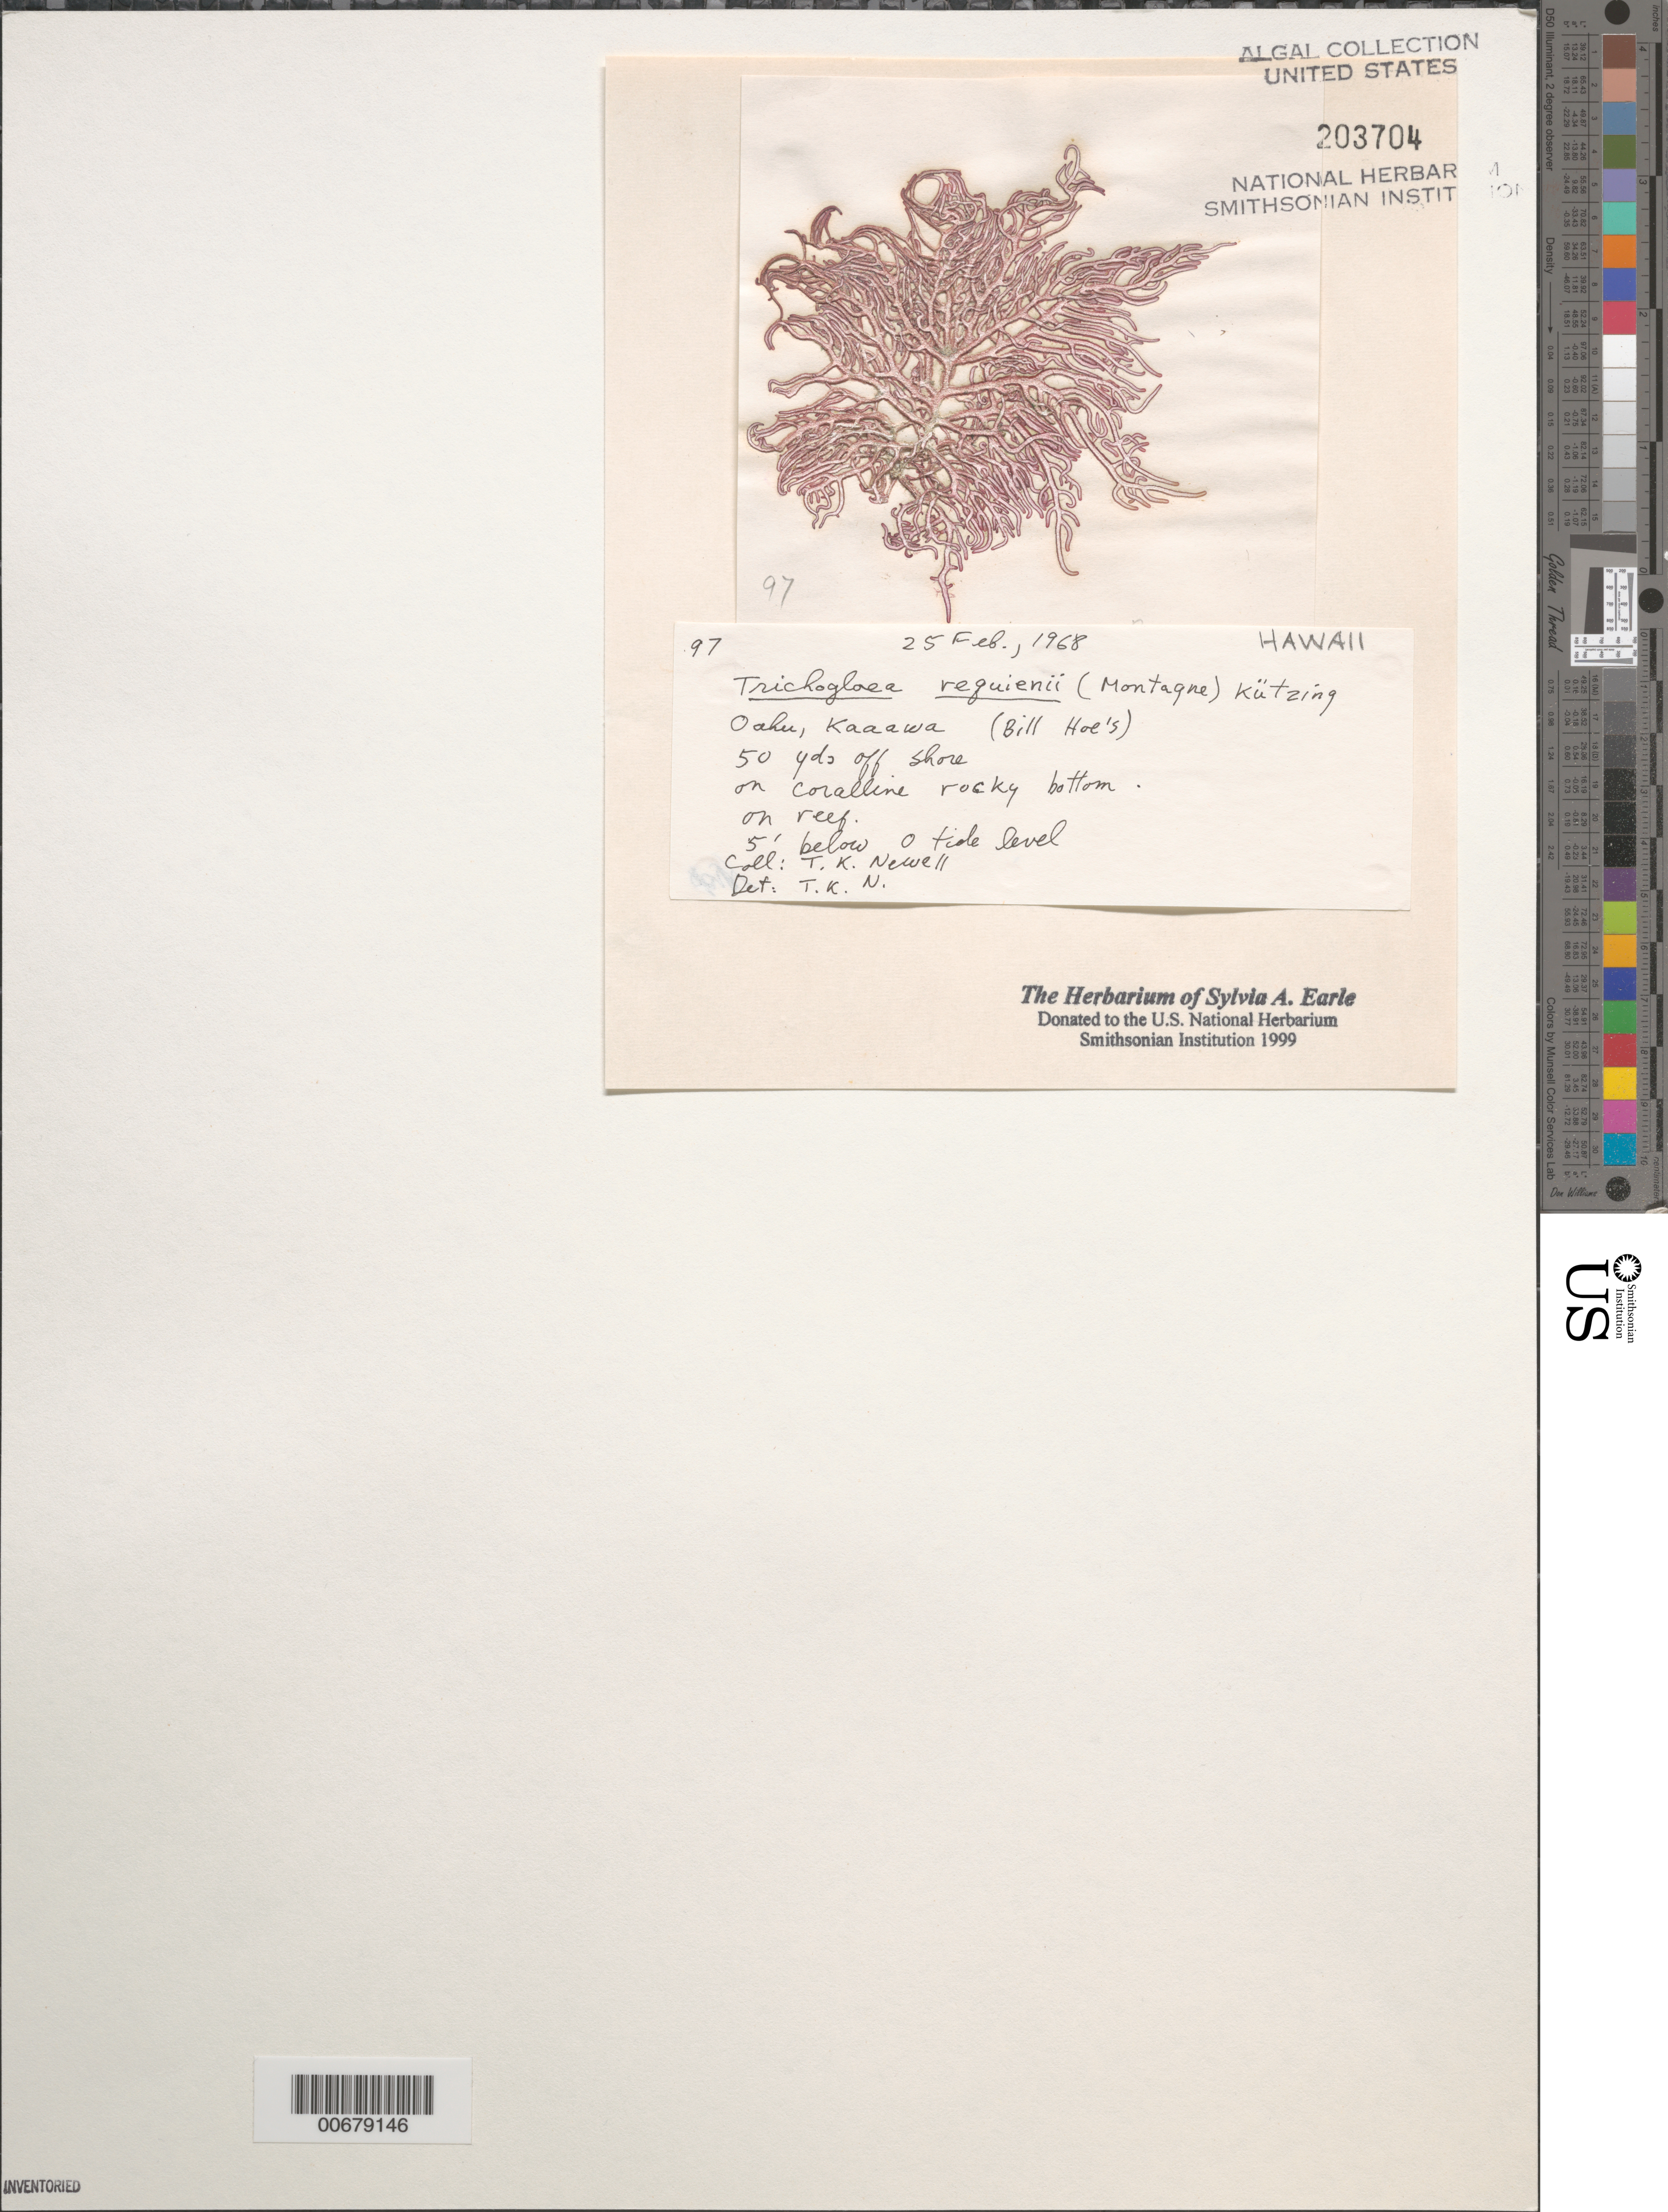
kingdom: Plantae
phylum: Rhodophyta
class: Florideophyceae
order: Nemaliales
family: Liagoraceae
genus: Trichogloea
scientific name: Trichogloea requienii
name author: (Mont.) Kütz.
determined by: Newell, Thomas K.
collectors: T. K. Newell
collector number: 97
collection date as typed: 25 Feb 1968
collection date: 1968-02-25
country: United States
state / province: Hawaii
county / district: Honolulu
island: Oahu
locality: Kaaawa, Bill Hoe's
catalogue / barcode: US 203704